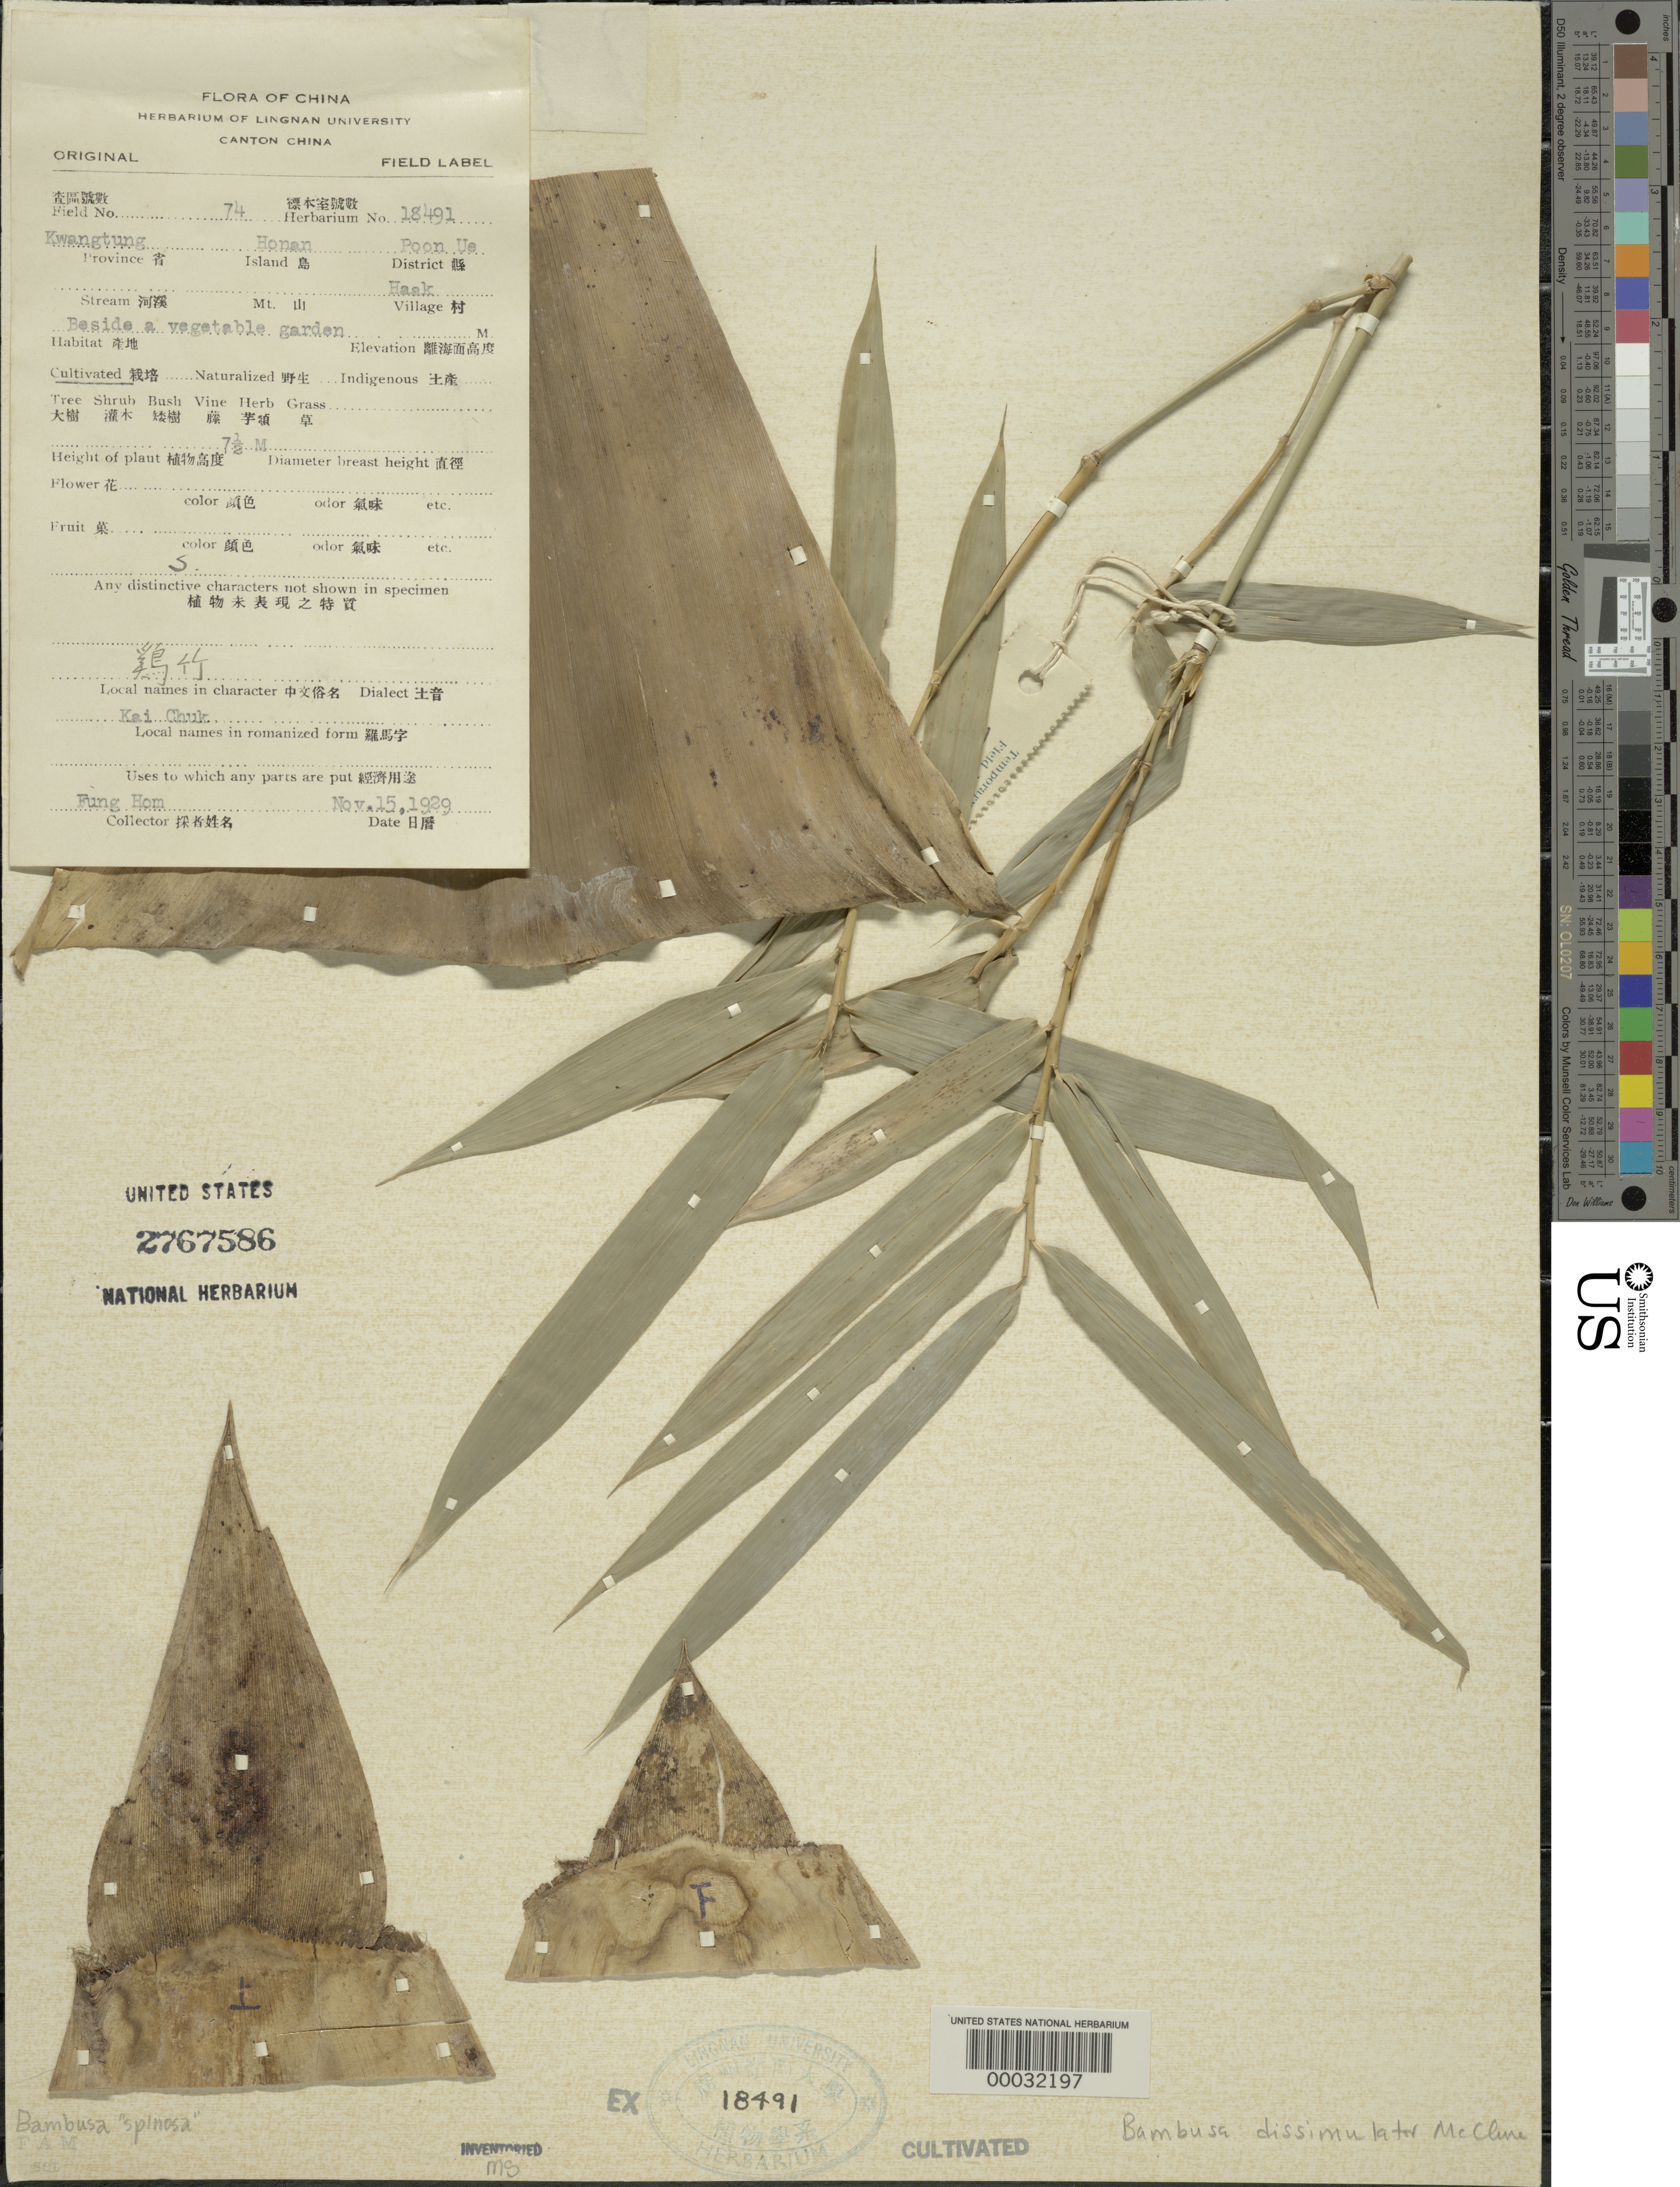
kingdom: Plantae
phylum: Tracheophyta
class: Liliopsida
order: Poales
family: Poaceae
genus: Bambusa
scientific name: Bambusa dissimulator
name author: McClure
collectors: H. L. Fung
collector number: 74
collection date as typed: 15 Nov 1929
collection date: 1929-11-15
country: China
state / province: Guangdong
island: Honam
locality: Haak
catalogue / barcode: US 2767586